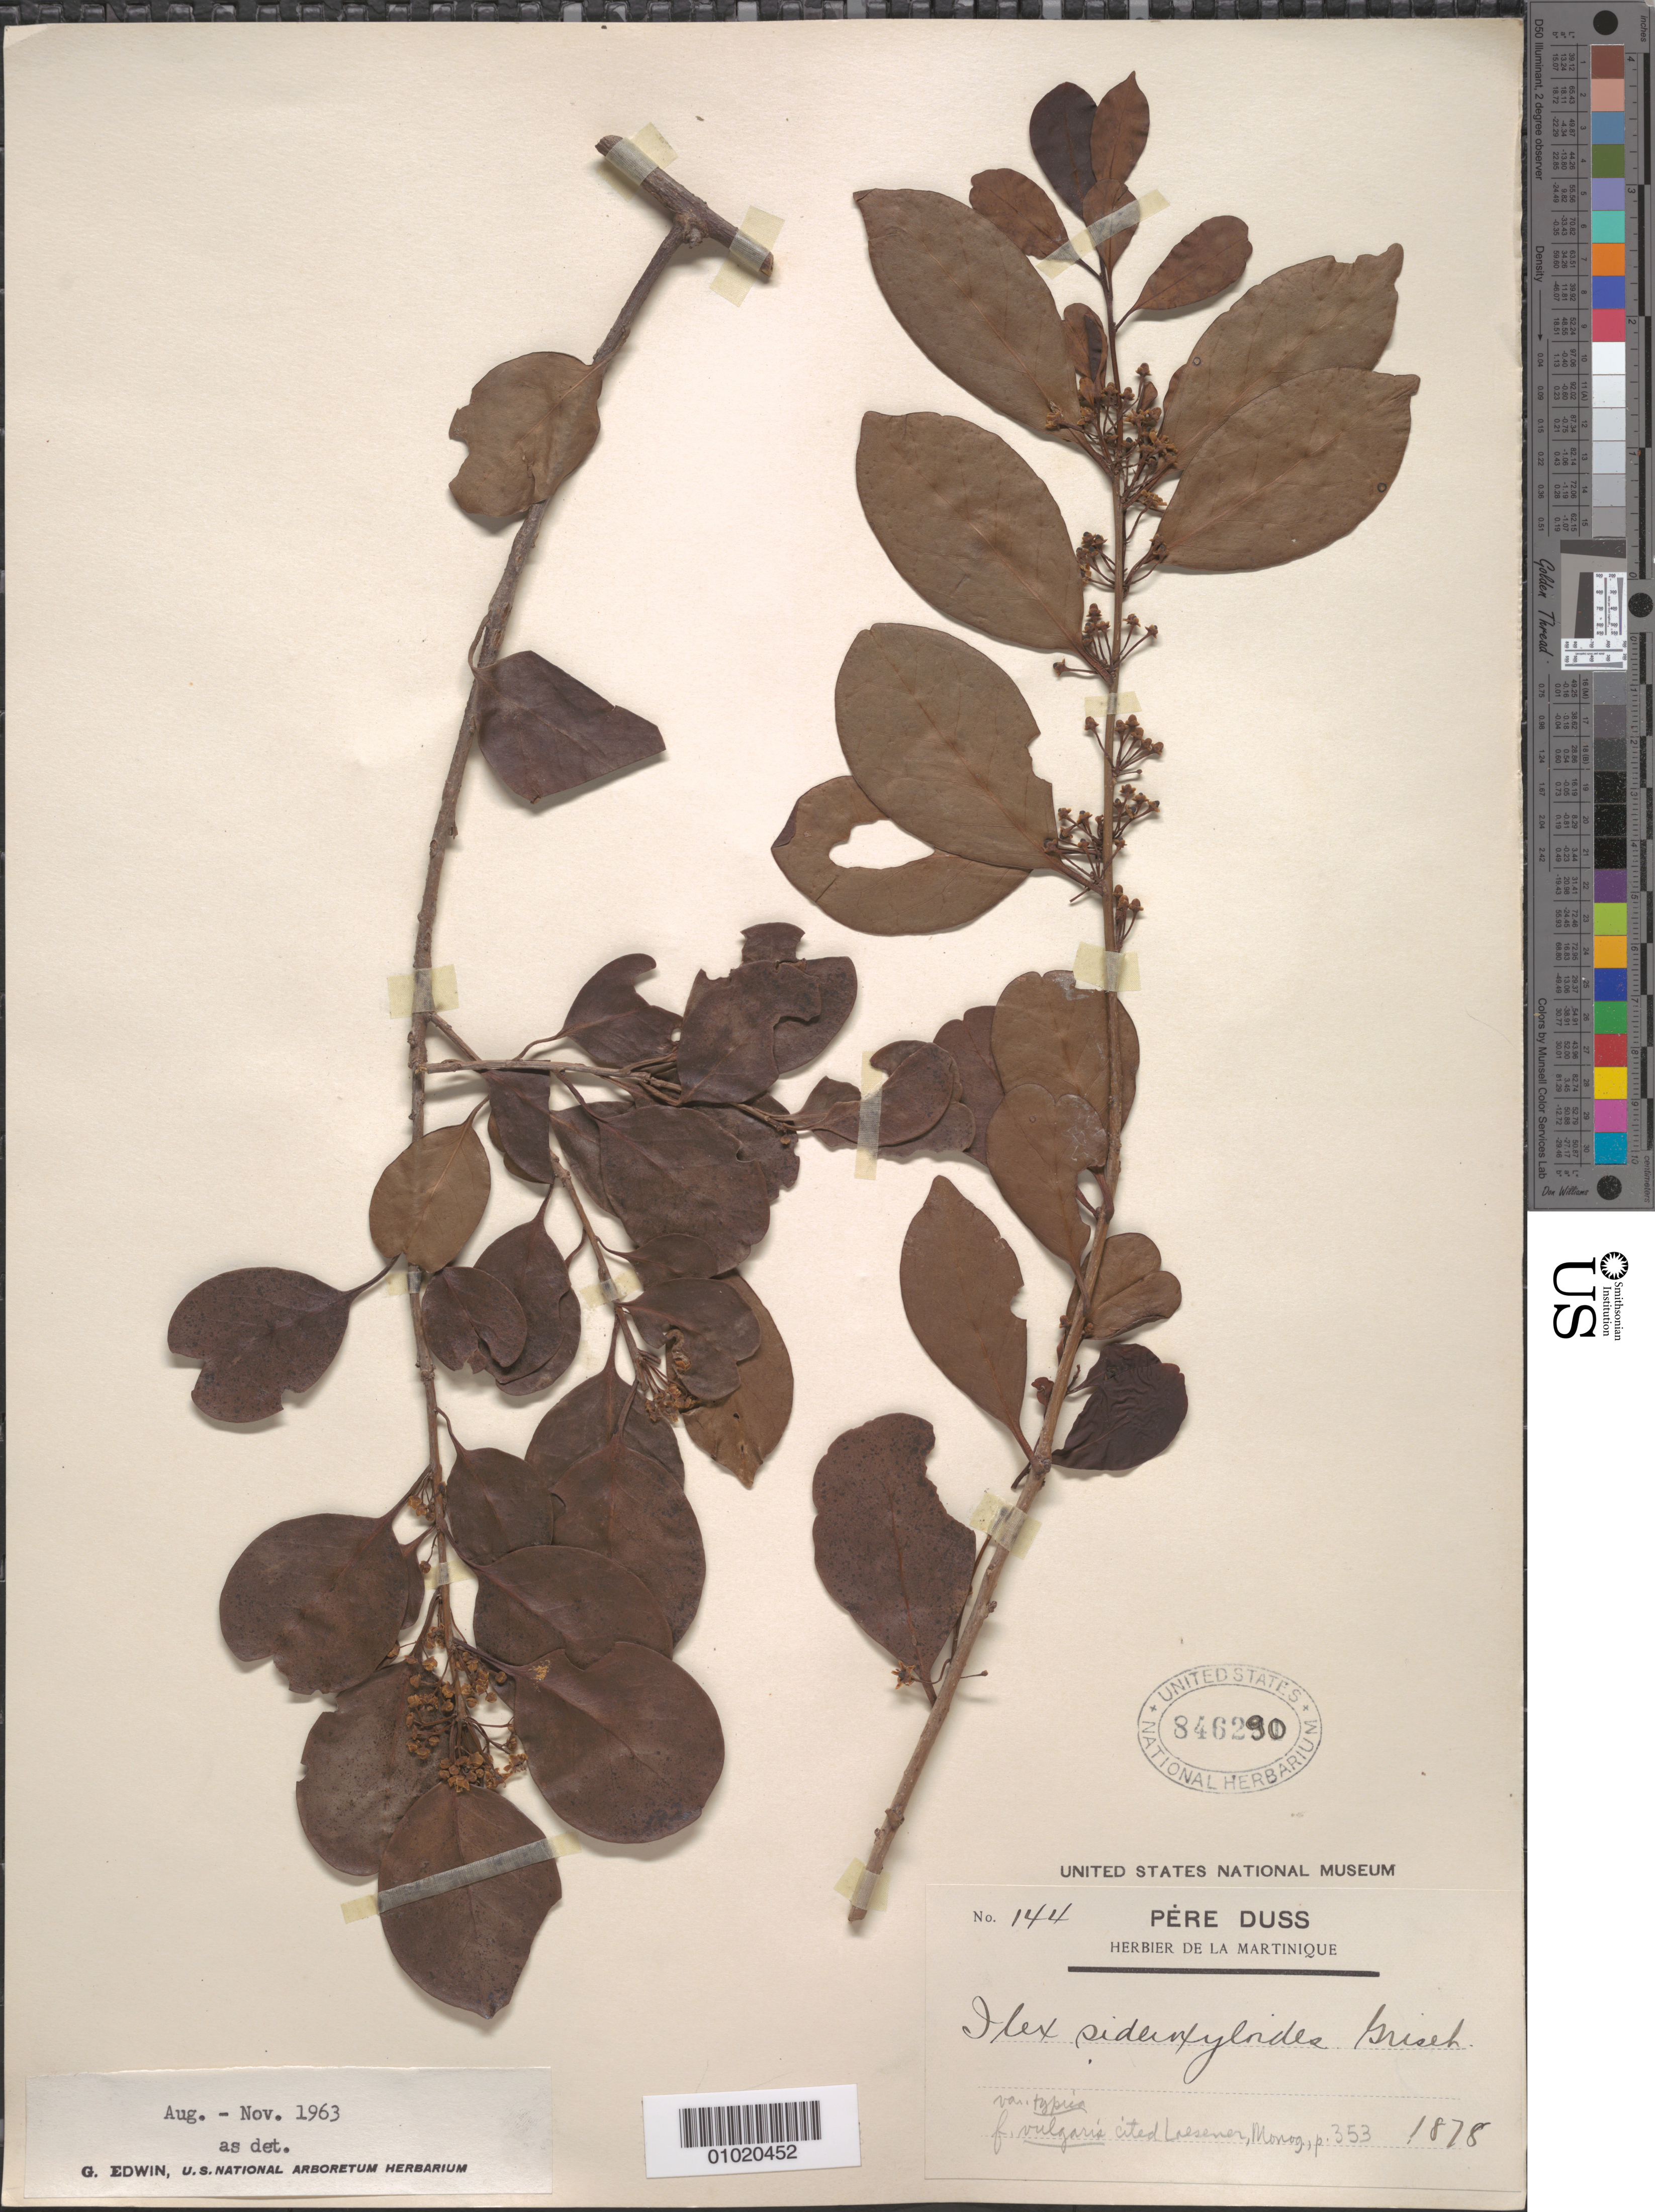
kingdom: Plantae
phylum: Tracheophyta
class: Magnoliopsida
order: Aquifoliales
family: Aquifoliaceae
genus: Ilex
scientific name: Ilex sideroxyloides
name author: (Sw.) Griseb.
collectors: Père Duss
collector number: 144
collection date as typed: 01 Jan 1878 to 31 Dec 1878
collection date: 1878-01-01/1878-12-31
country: Martinique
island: Martinique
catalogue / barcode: US 846290